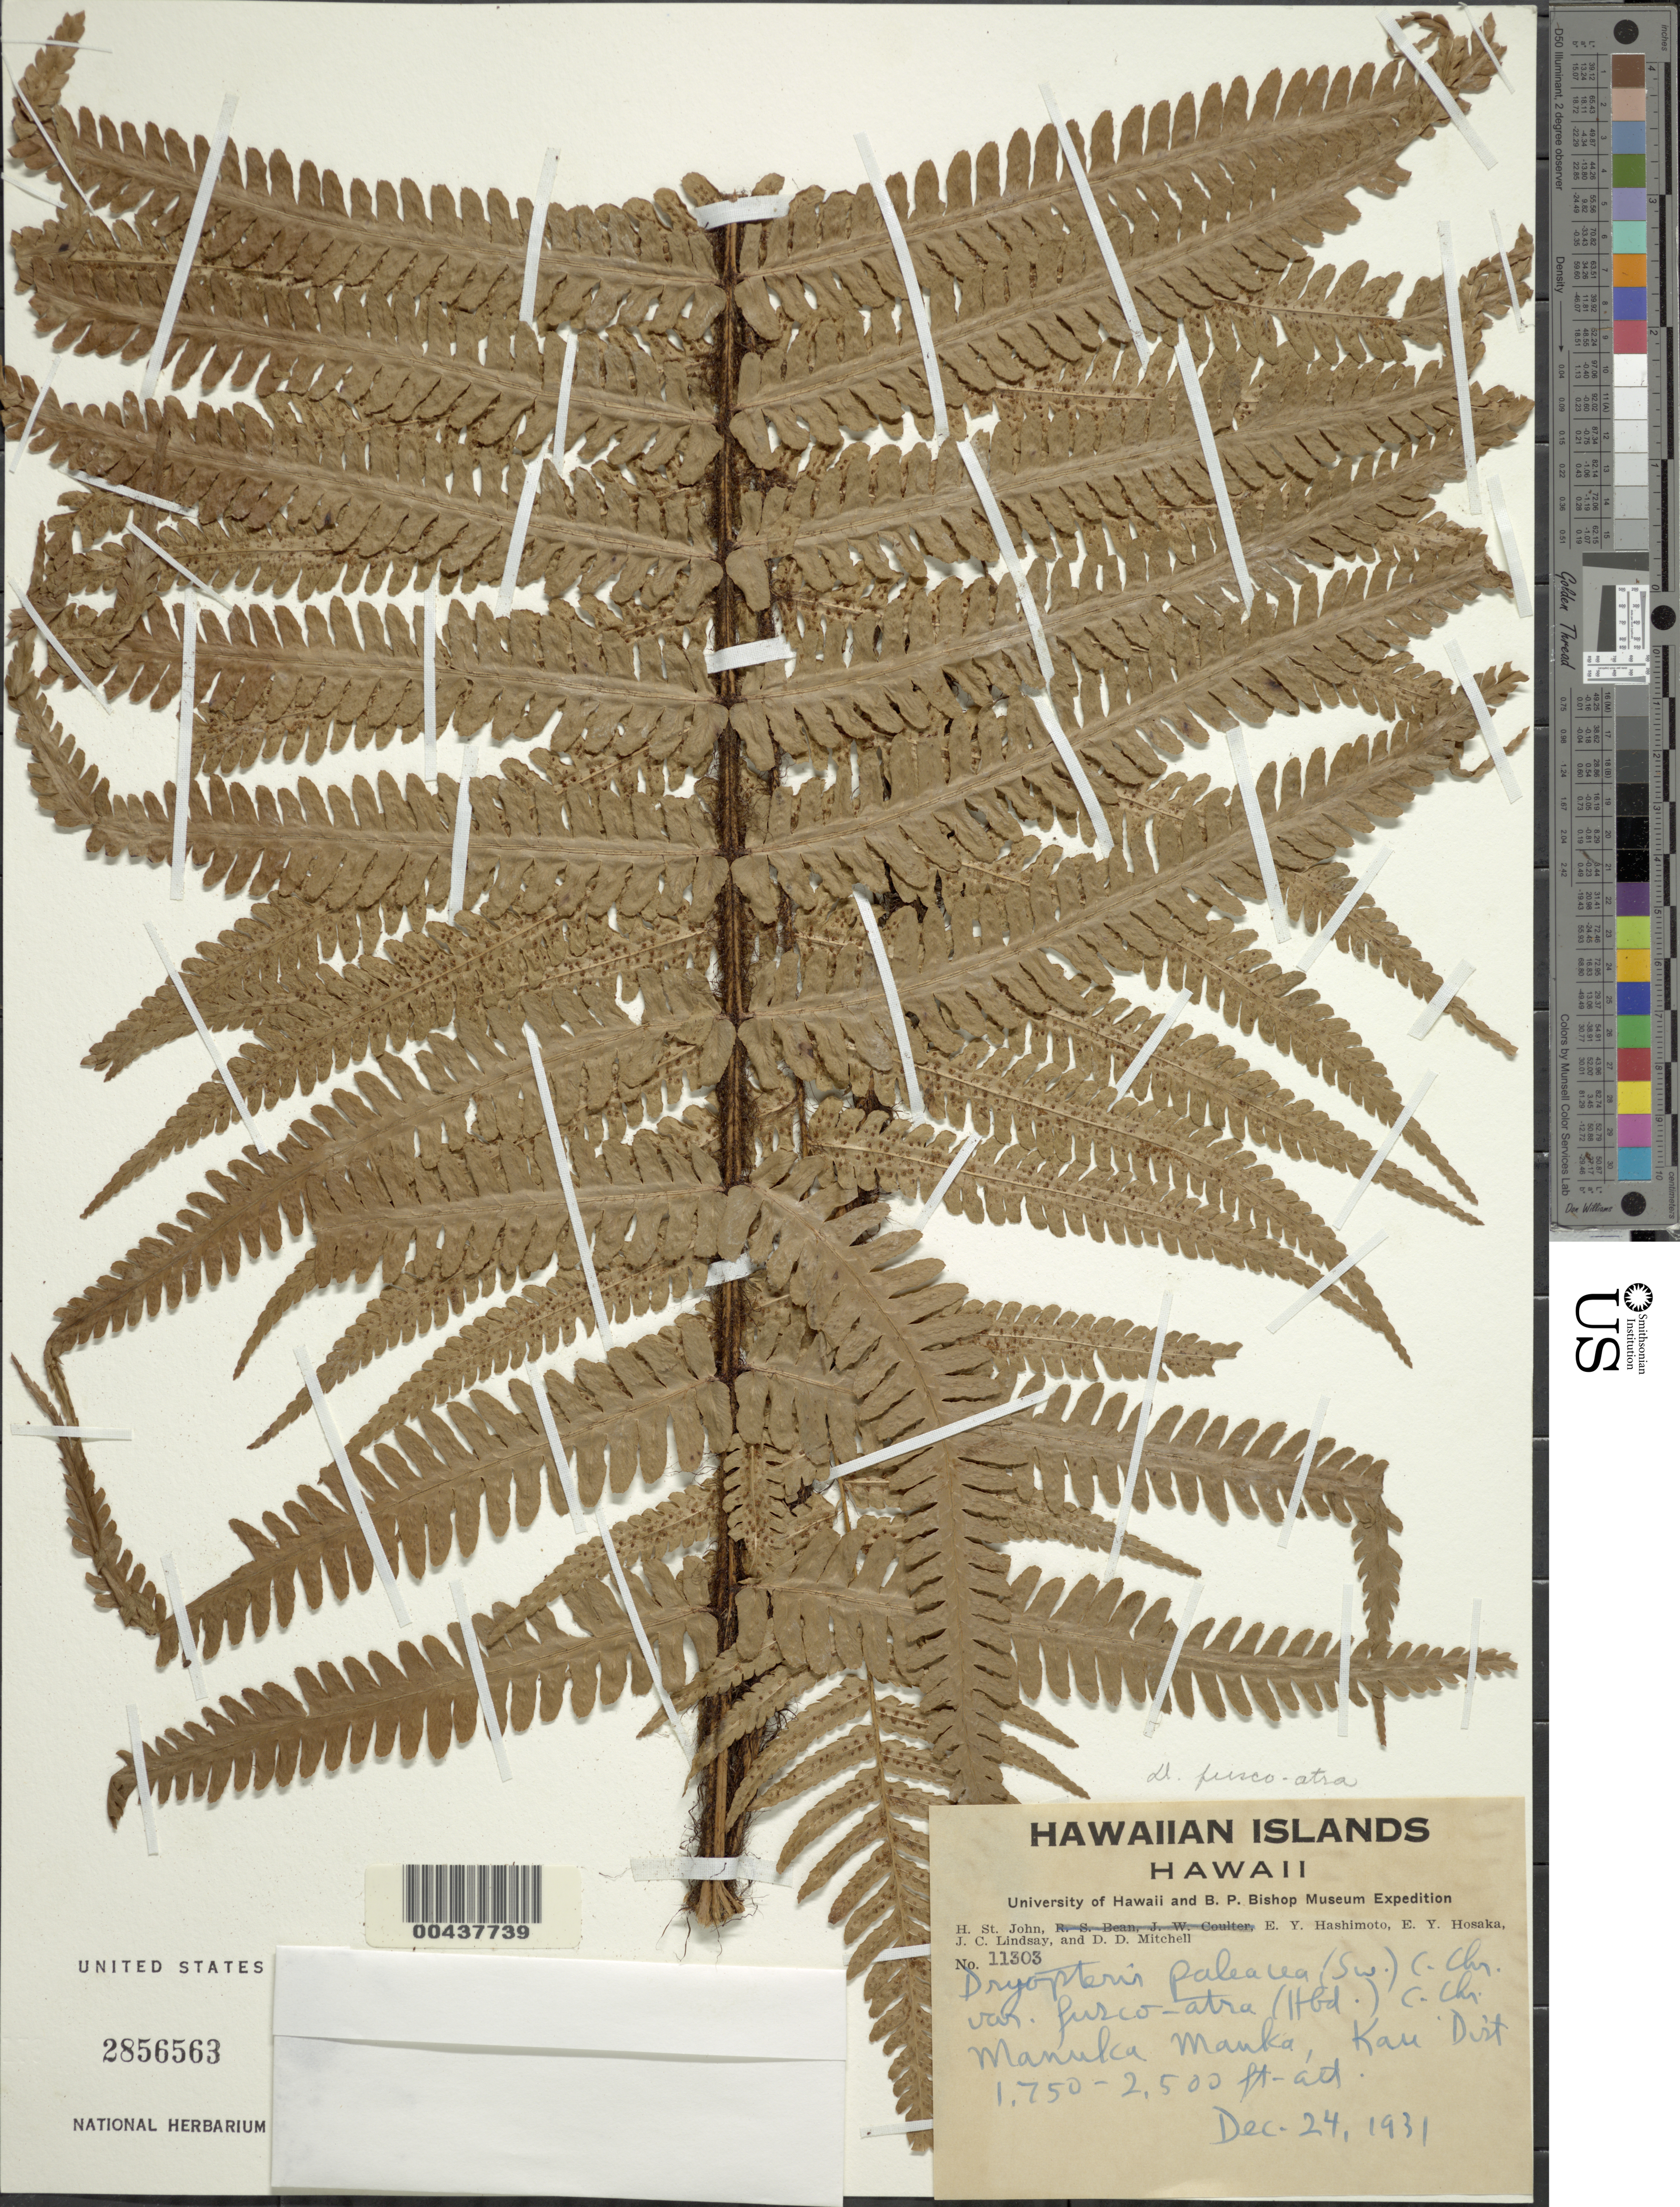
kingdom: Plantae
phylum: Tracheophyta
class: Polypodiopsida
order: Polypodiales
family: Dryopteridaceae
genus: Dryopteris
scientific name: Dryopteris fuscoatra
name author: (Hillebr.) W. J. Rob.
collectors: H. St. John, E. Hashimoto, E. Y. Hosaka, J. Lindsay & et al.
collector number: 11303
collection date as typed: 24 Dec 1931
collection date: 1931-12-24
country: United States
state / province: Hawaii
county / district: Hawaii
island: Hawaii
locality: Manuka Mauka, Kau Dist.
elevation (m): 533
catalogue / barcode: US 2856563